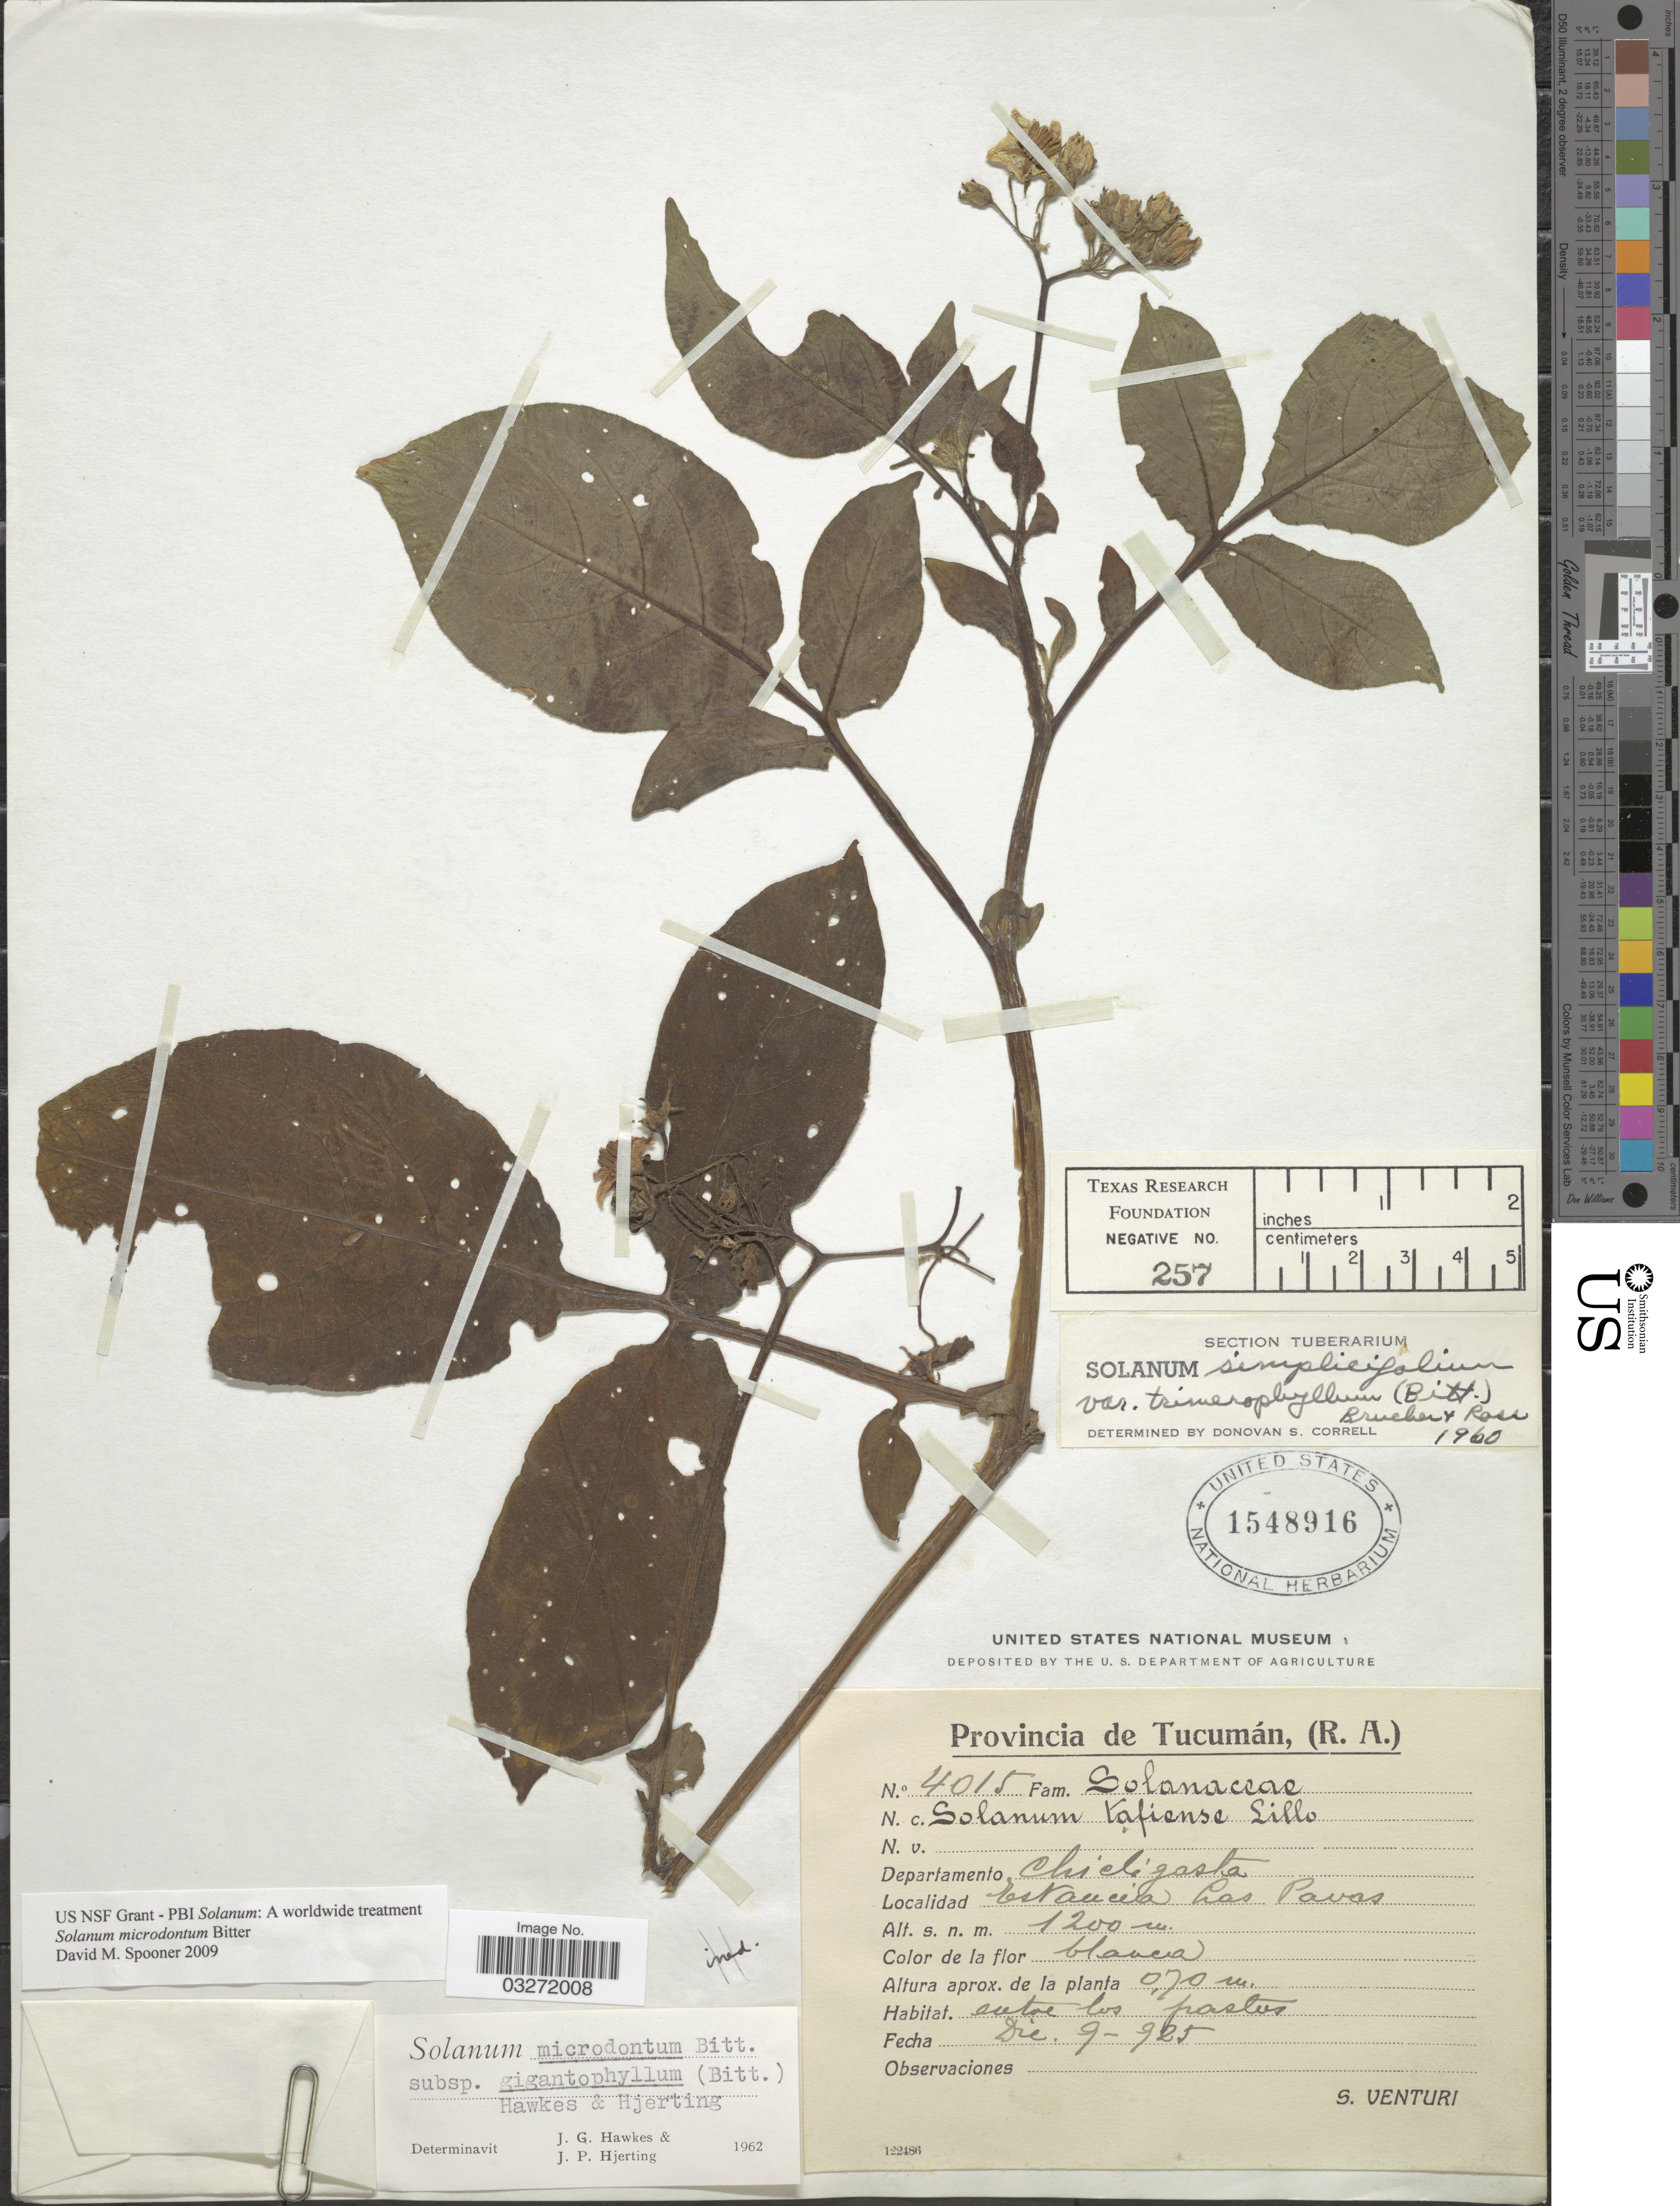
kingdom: Plantae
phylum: Tracheophyta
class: Magnoliopsida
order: Solanales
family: Solanaceae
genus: Solanum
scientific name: Solanum microdontum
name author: Bitter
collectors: S. Venturi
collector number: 4015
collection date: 1925-12-09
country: Argentina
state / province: Tucuman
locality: Provincia de Tucumán, (R.A.). Departamento Chicligasta. Estancia Las Pavas.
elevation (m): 1200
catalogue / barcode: US 1548916